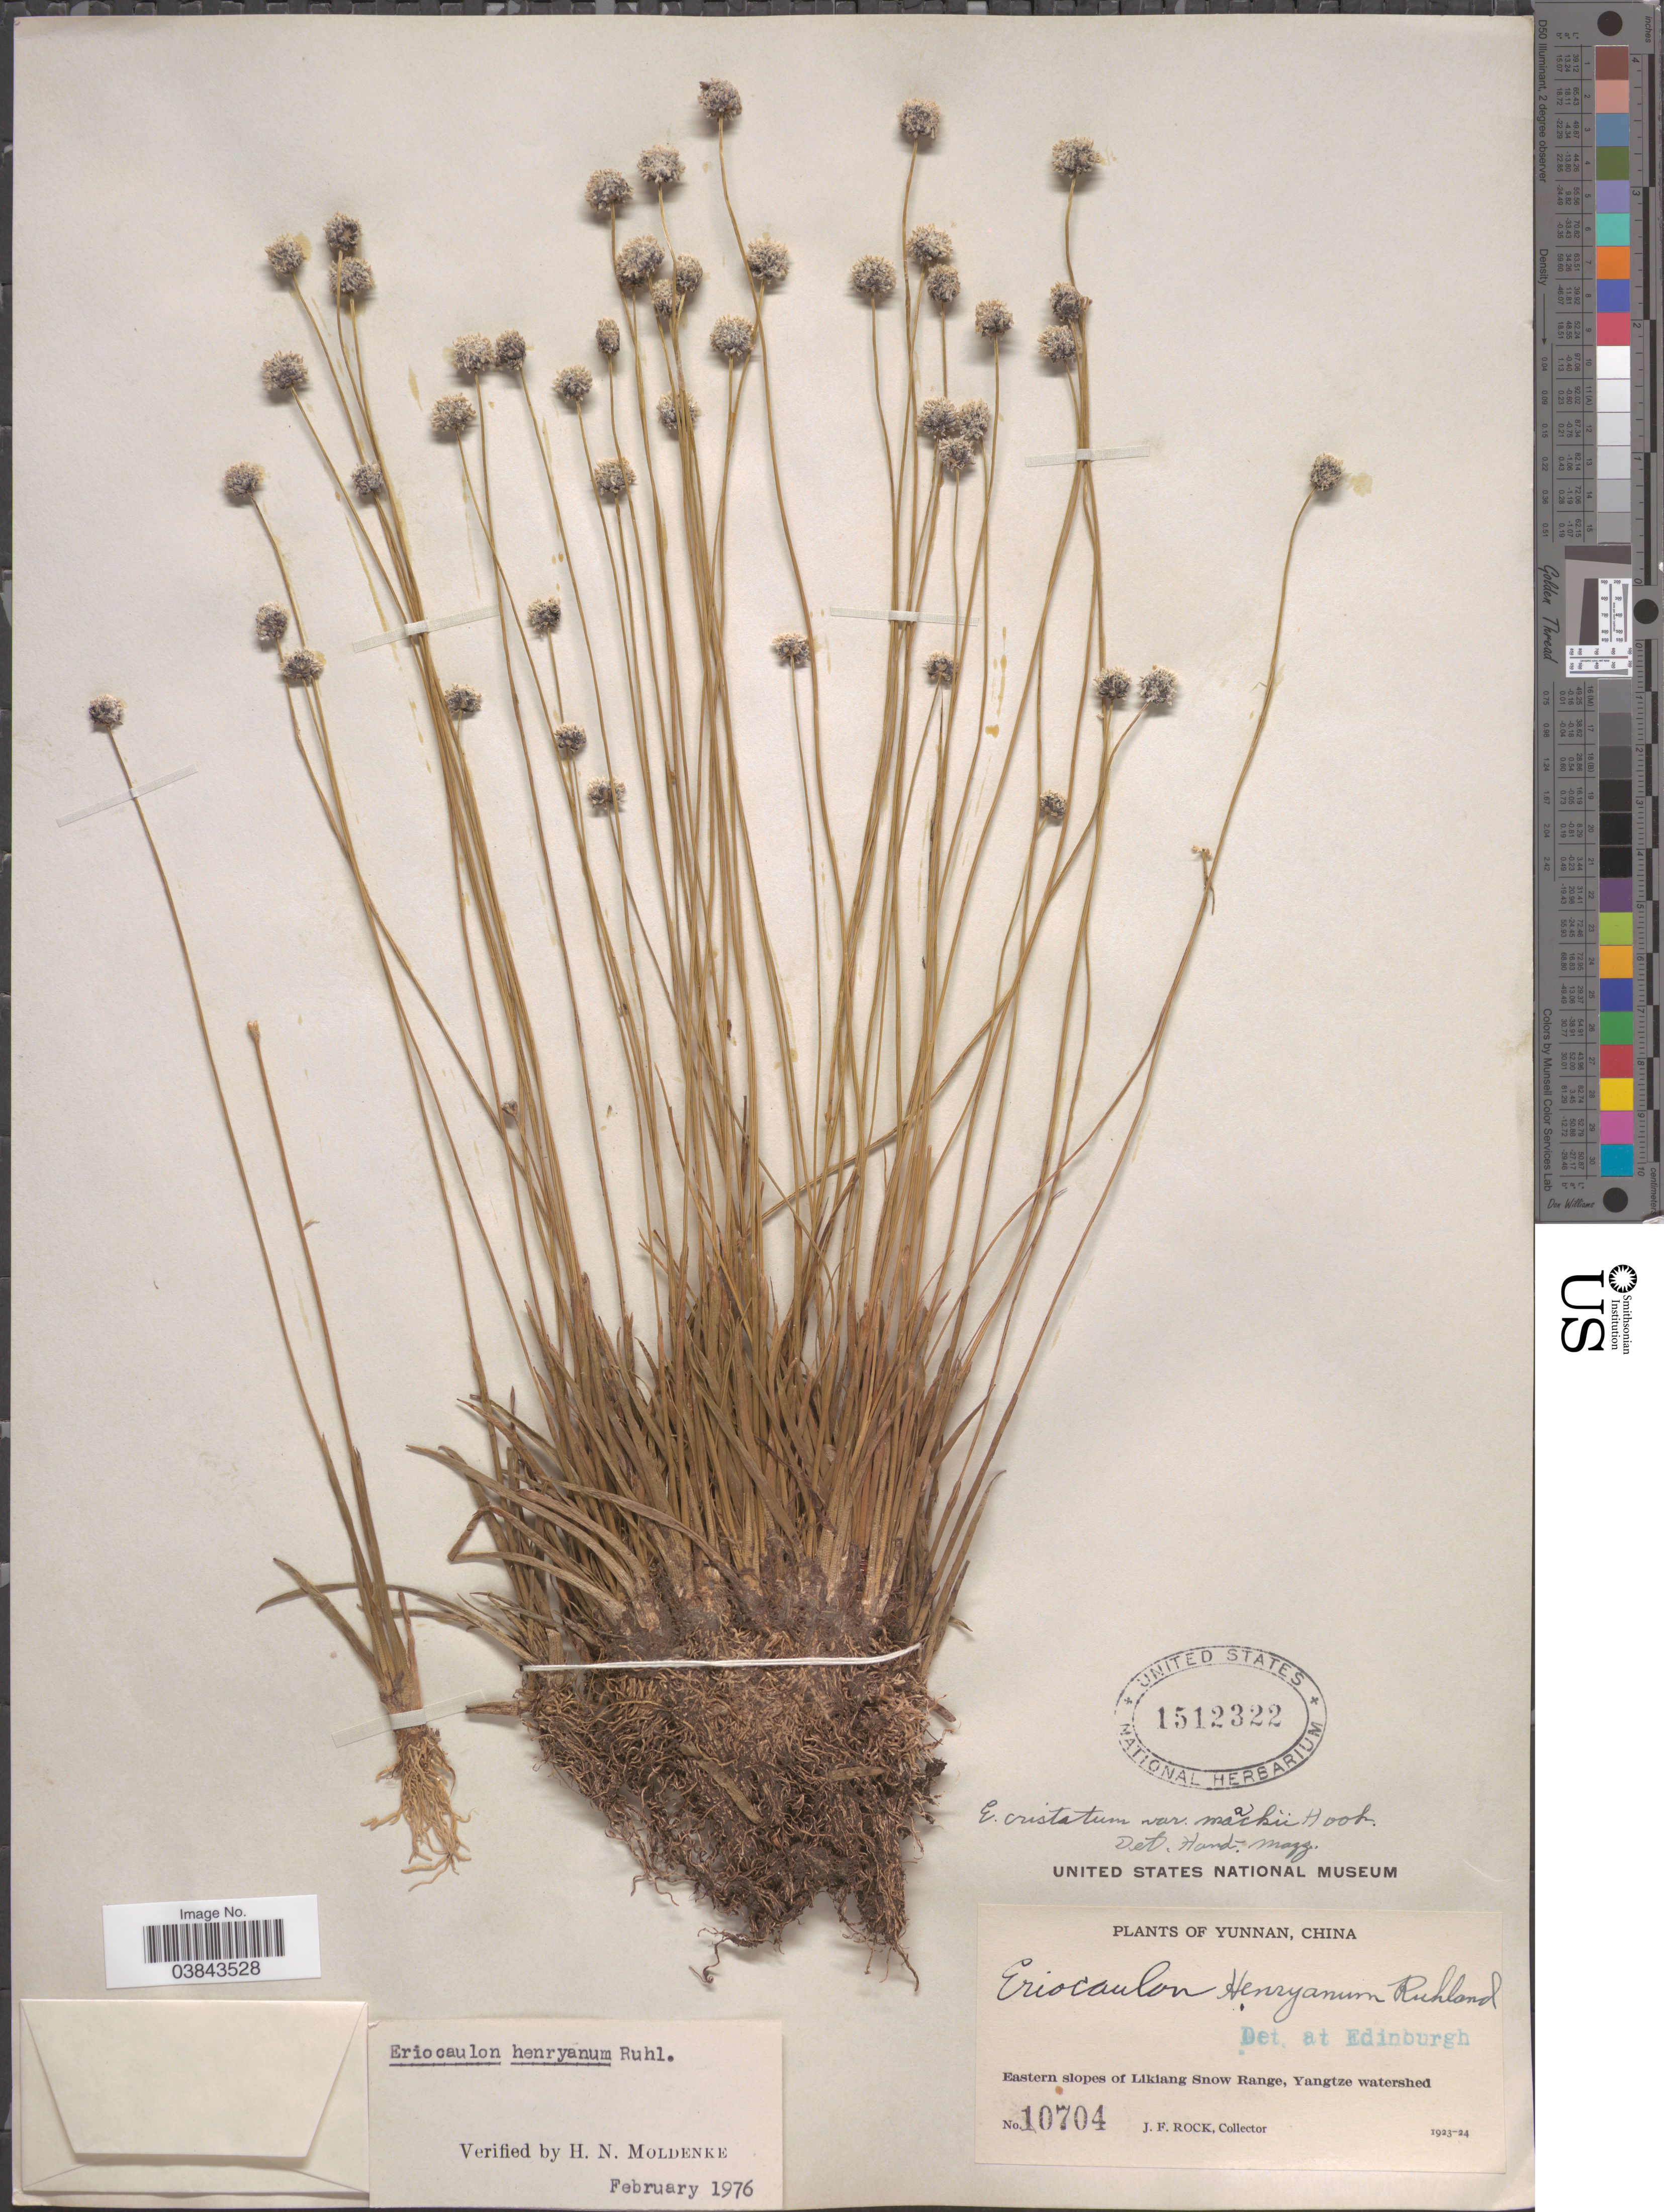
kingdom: Plantae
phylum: Tracheophyta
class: Liliopsida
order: Poales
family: Eriocaulaceae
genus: Eriocaulon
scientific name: Eriocaulon henryanum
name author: Ruhland in Engl.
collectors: J. Rock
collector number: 10704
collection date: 1923/1924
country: China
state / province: Yunnan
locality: Eastern slopes of Likiang Snow Range, Yangtze watershed.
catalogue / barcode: US 1512322